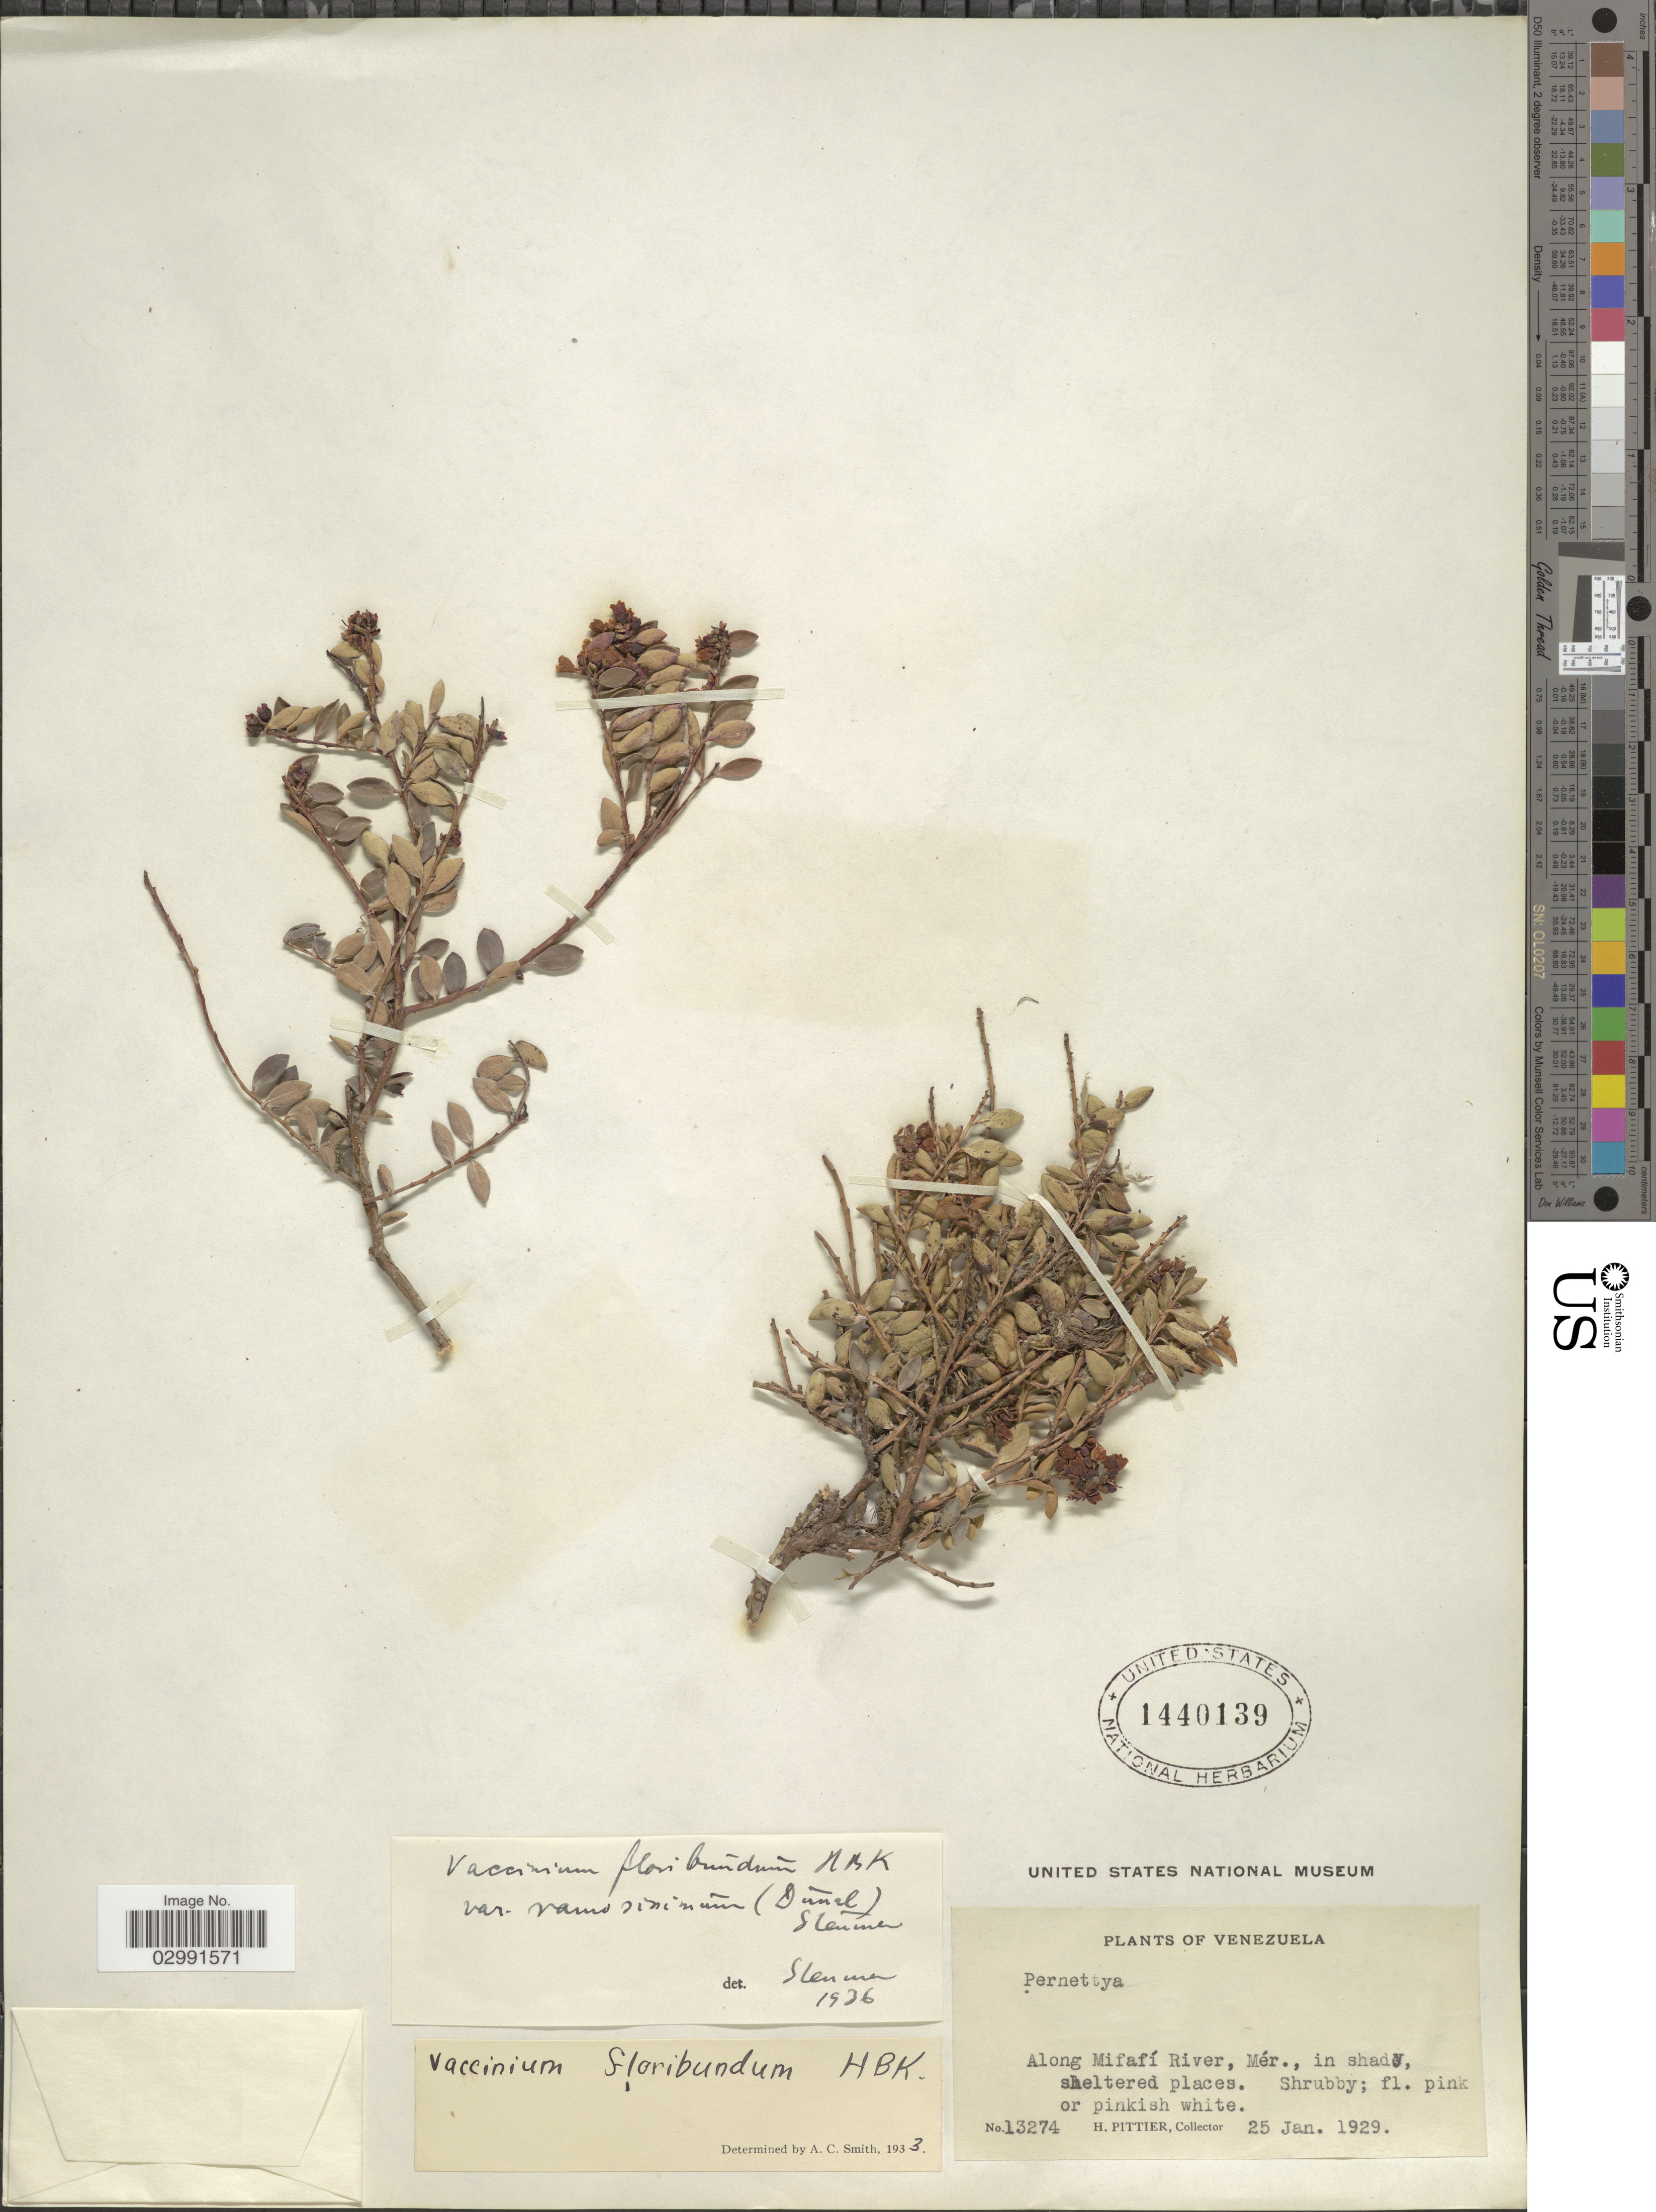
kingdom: Plantae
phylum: Tracheophyta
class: Magnoliopsida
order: Ericales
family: Ericaceae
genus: Vaccinium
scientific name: Vaccinium floribundum var. ramosissimum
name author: Kunth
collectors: H. F. Pittier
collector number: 13274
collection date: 1929-01-25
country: Venezuela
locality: Along Mifafí River, Mér., in shady sheltered places.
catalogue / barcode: US 1440139